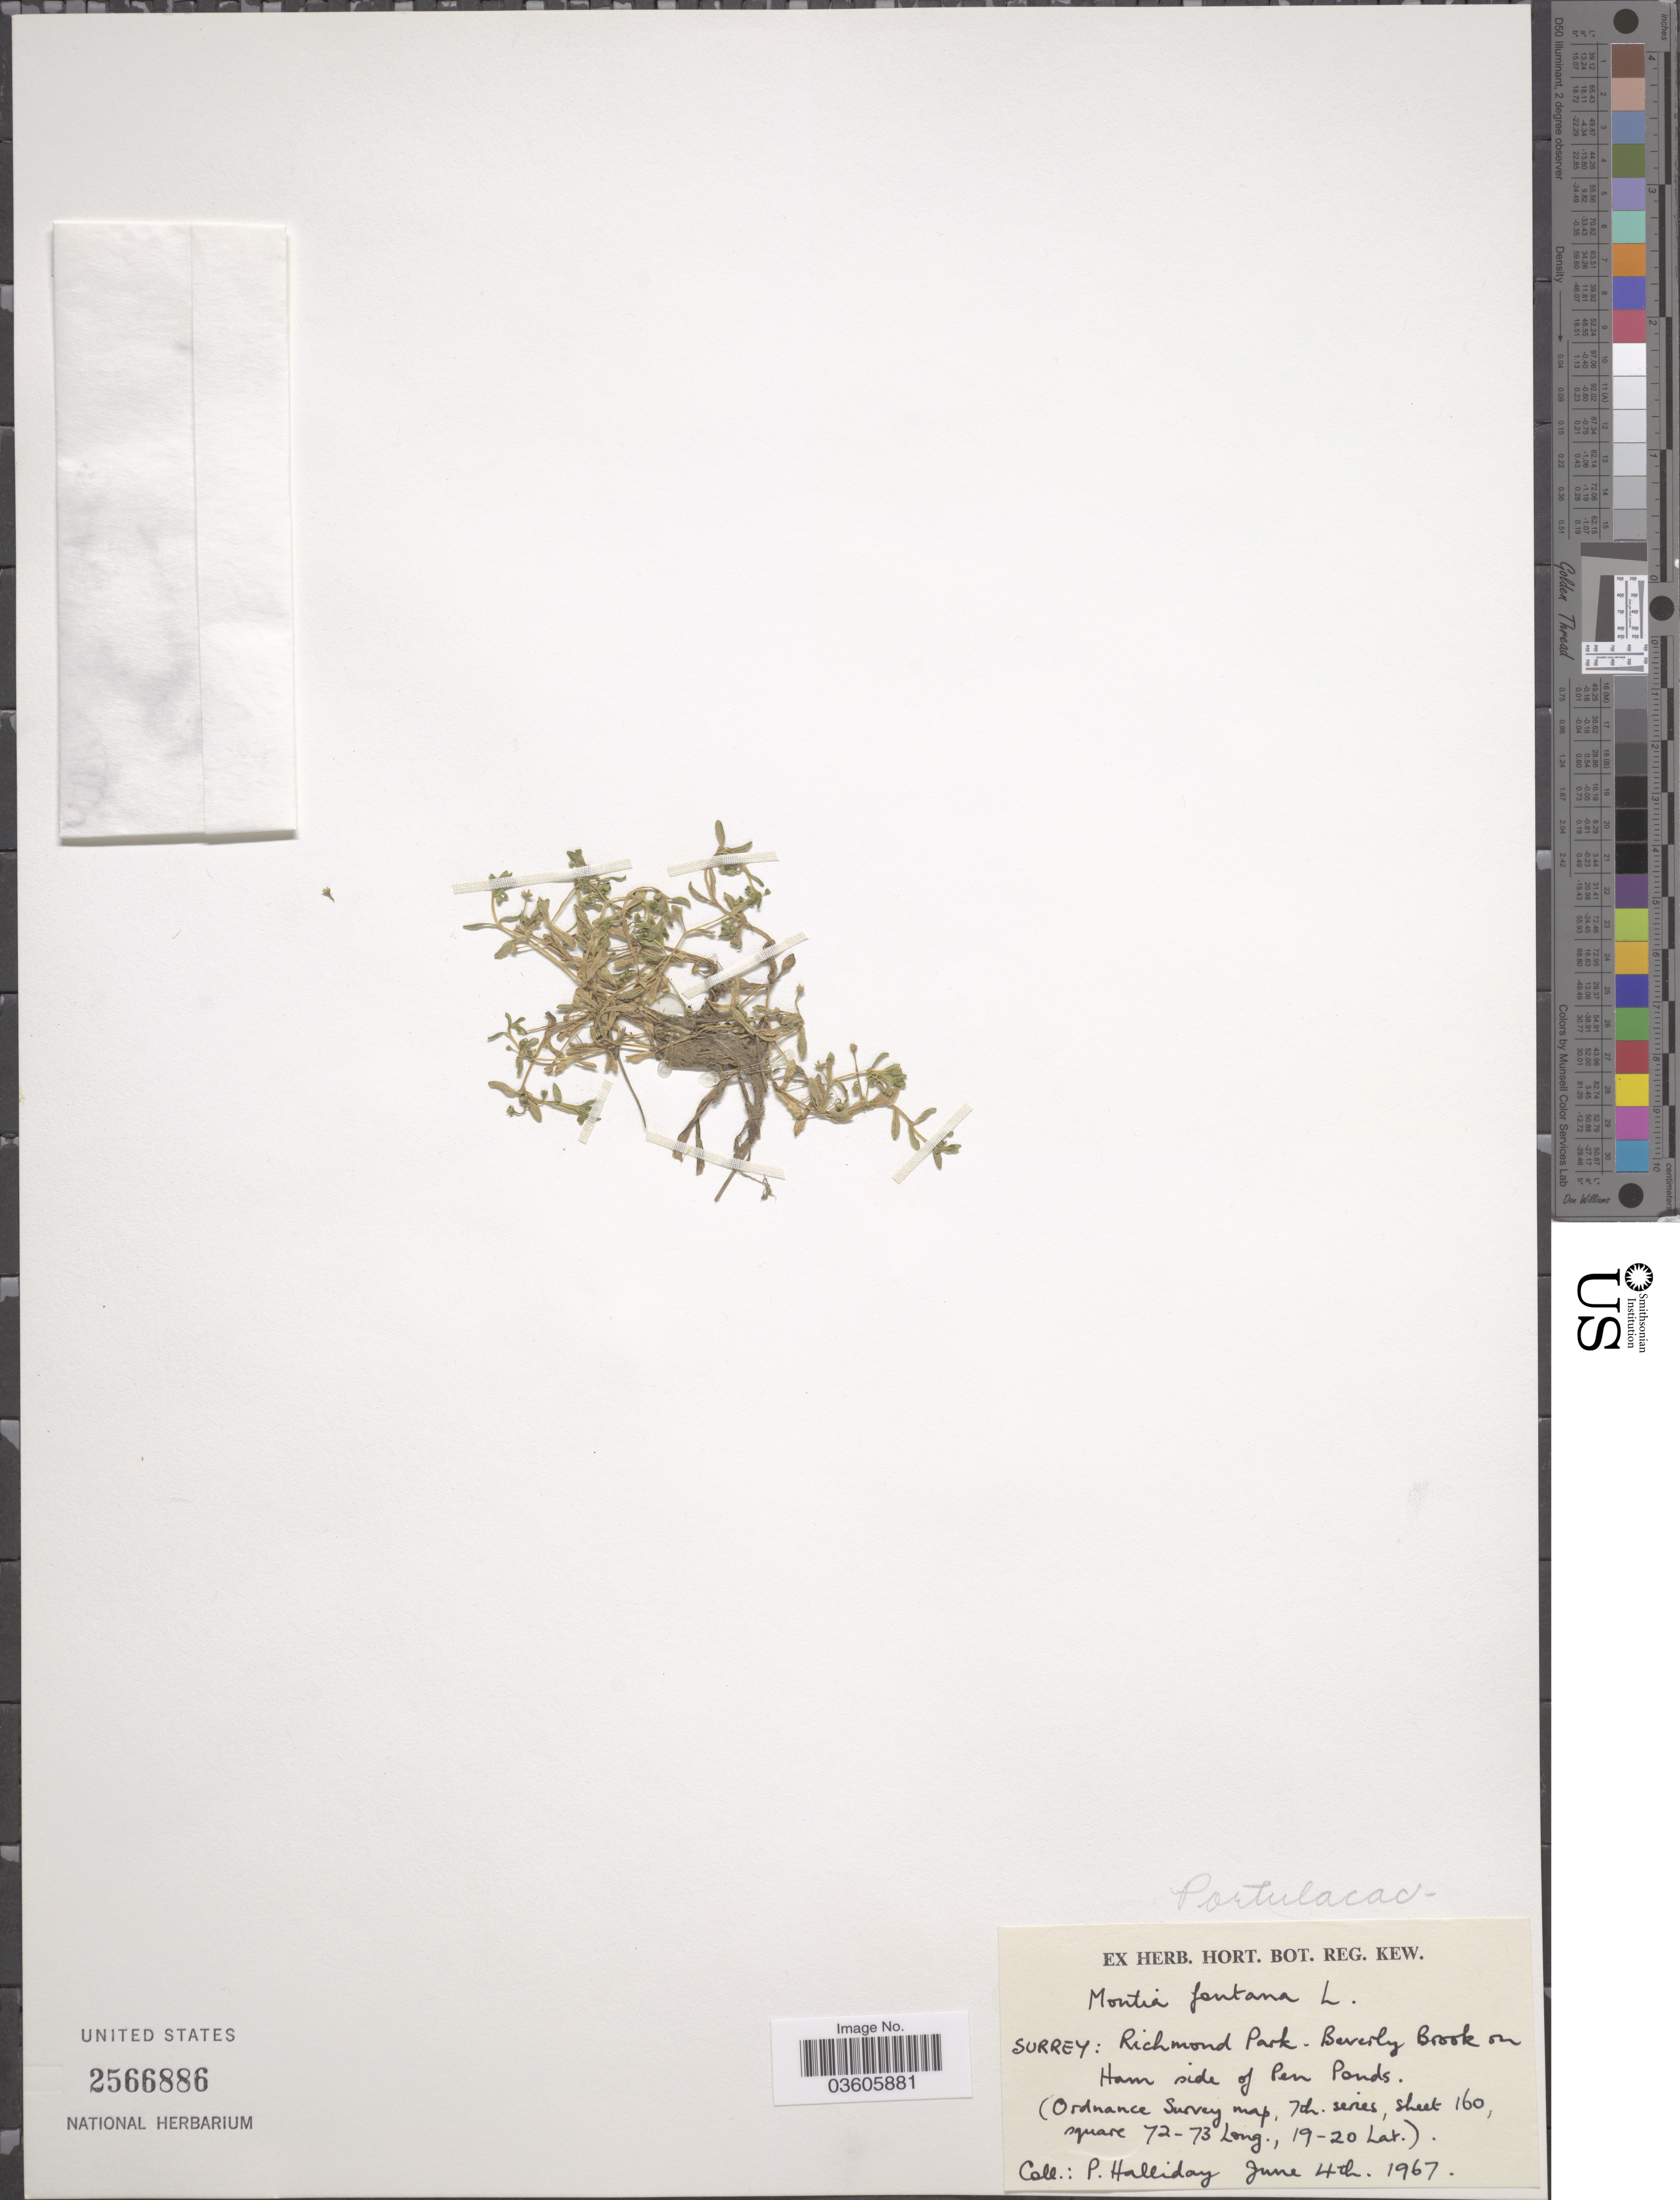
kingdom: Plantae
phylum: Tracheophyta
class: Magnoliopsida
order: Caryophyllales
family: Montiaceae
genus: Montia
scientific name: Montia fontana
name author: L.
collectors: P. Halliday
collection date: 1967-06-04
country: United Kingdom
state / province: England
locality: Surrey: Richmond Park, Beverly Brook on Ham side of Pen Ponds. (Ordnance Survey map, 7th series, sheet 160) [unsure placement].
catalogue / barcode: US 2566886